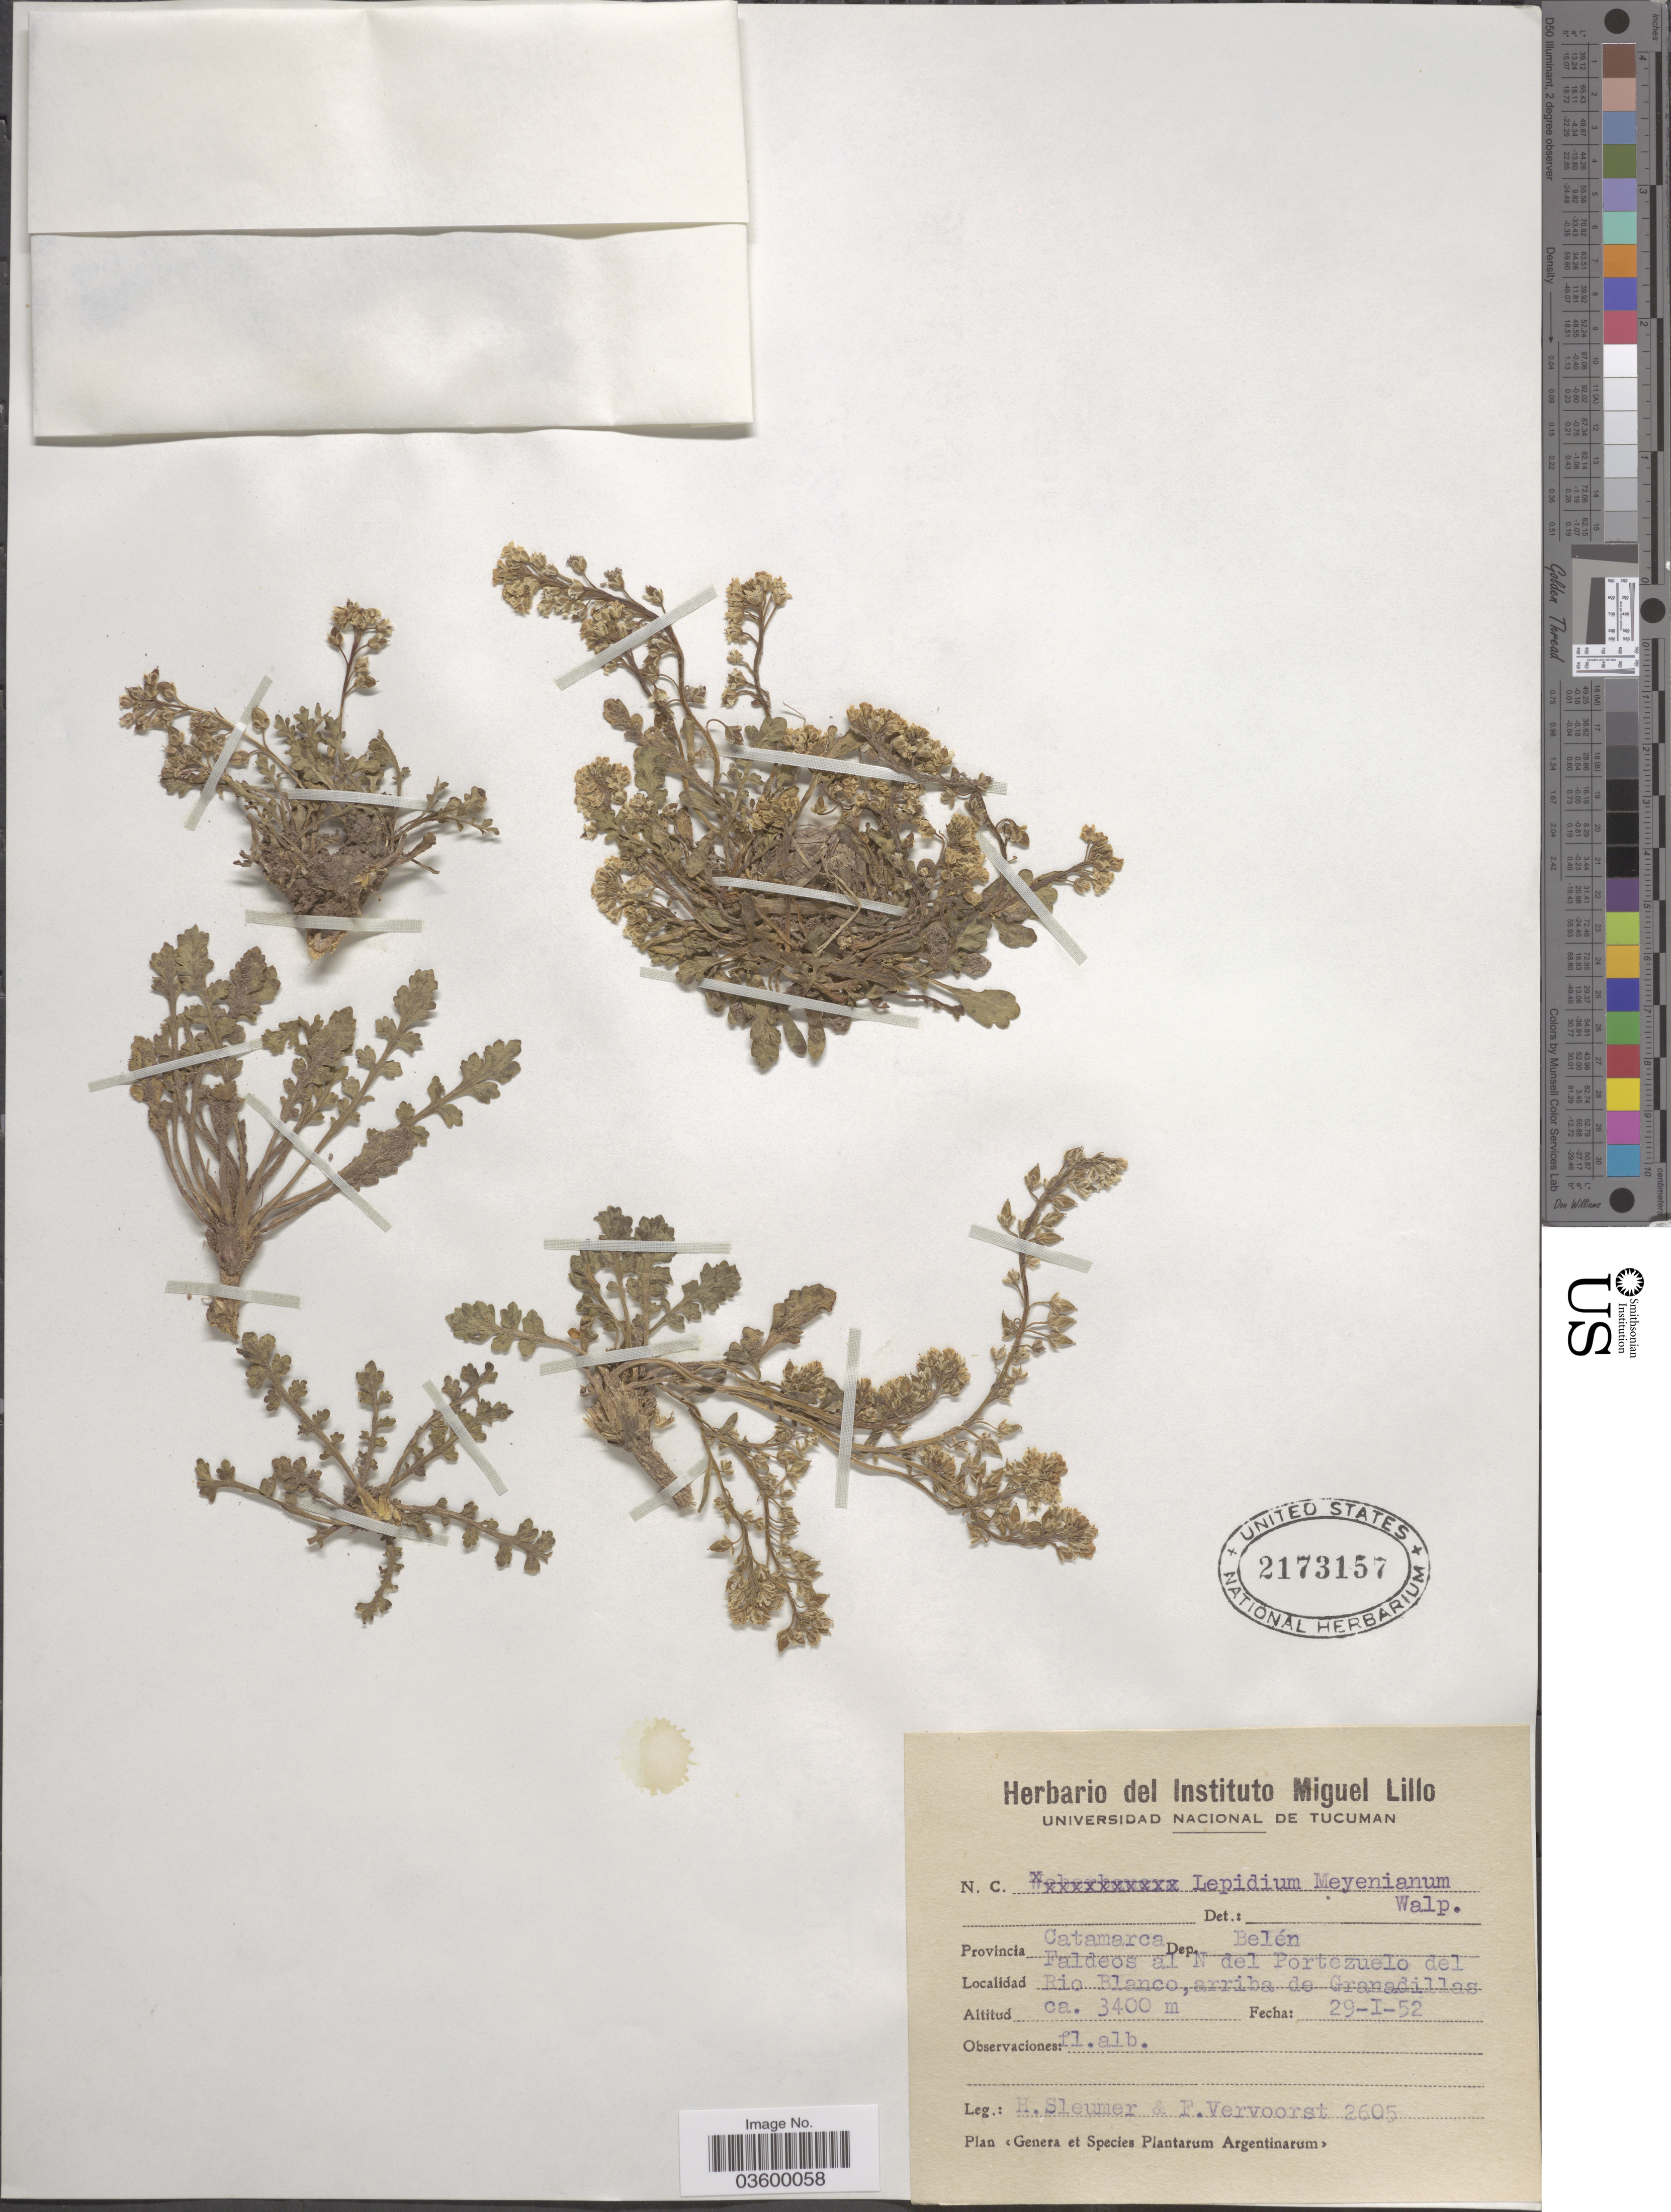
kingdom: Plantae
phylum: Tracheophyta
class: Magnoliopsida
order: Brassicales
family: Brassicaceae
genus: Lepidium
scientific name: Lepidium meyenii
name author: Walp.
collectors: H. O. Sleumer & F. Vervoorst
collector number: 2605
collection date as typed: Transcribed d/m/y: 29/1/52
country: Argentina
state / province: Catamarca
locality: Dep. Belén. Faldeos al N del Portezuelo del Rio Blanco, arriba de Granadillas.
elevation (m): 3400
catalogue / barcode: US 2173157